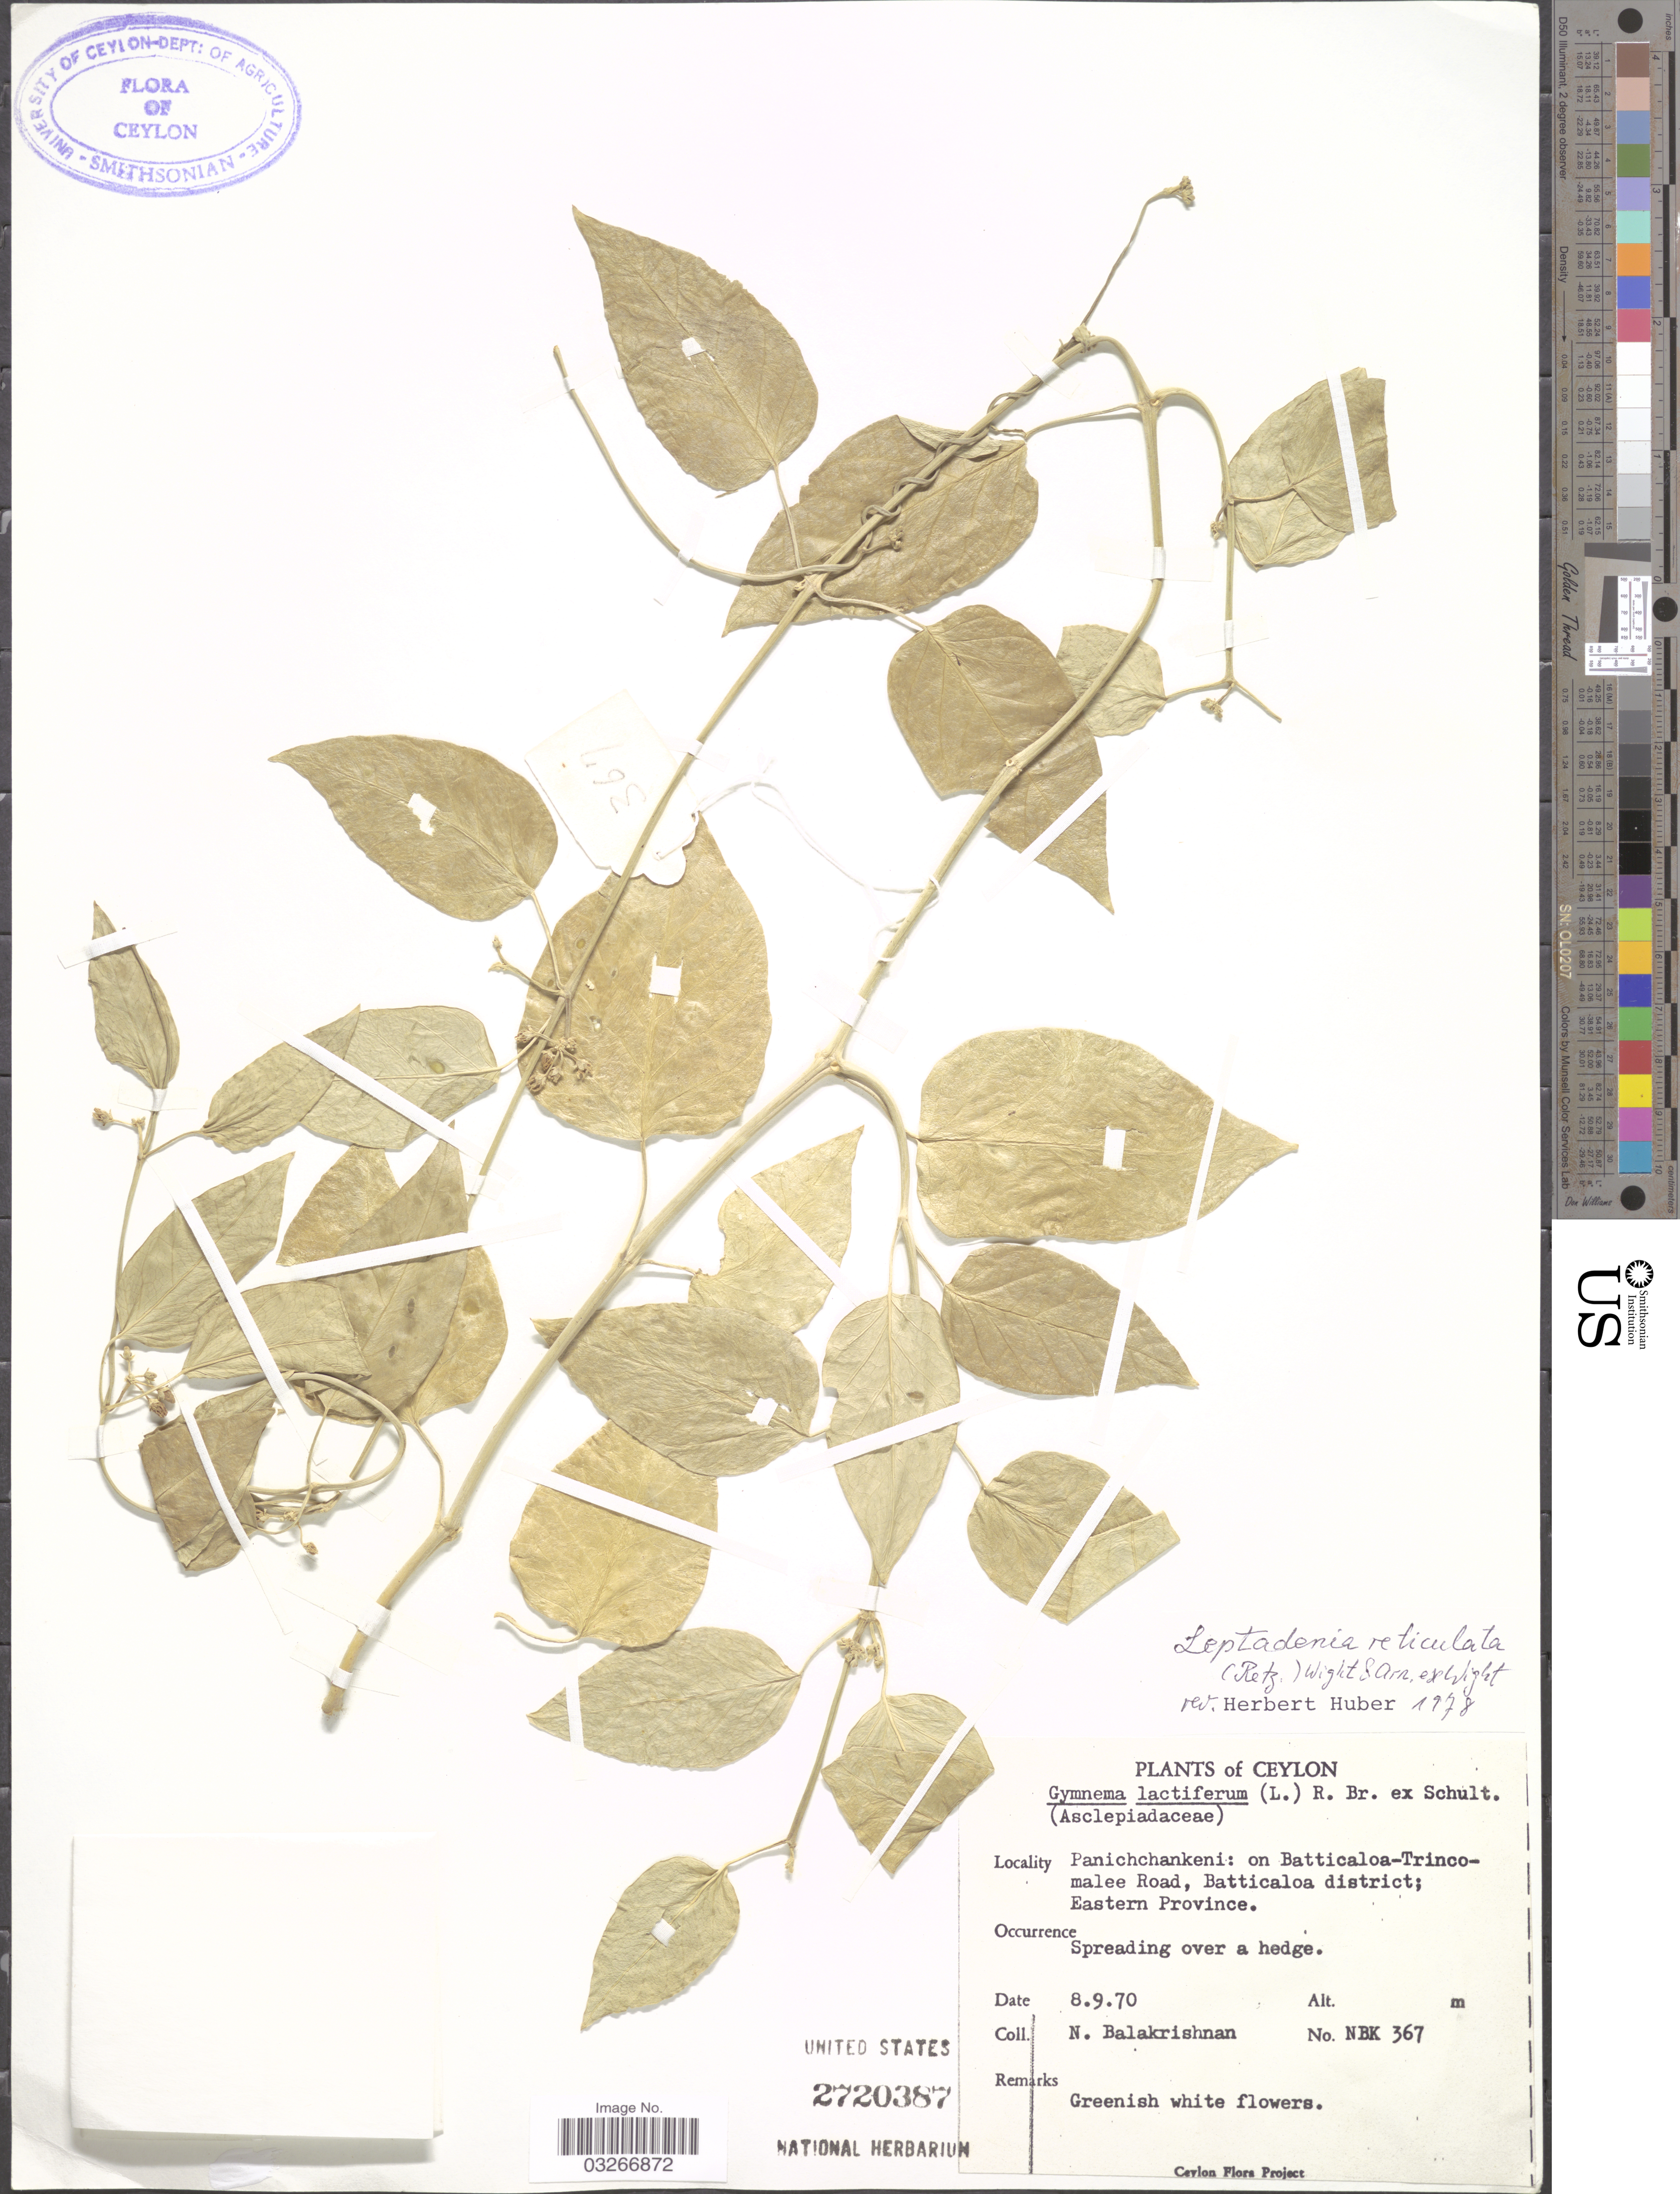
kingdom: Plantae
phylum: Tracheophyta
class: Magnoliopsida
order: Gentianales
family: Apocynaceae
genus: Leptadenia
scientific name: Leptadenia reticulata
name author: (Retz.) Wight & Arn.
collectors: N. Balakrishnan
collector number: NBK367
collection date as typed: Transcribed d/m/y: 8/9/70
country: Sri Lanka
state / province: Eastern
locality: Ceylon, Panichchankeni: on Batticaloa-Trincomalee Road, Batticaloa district.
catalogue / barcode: US 2720387